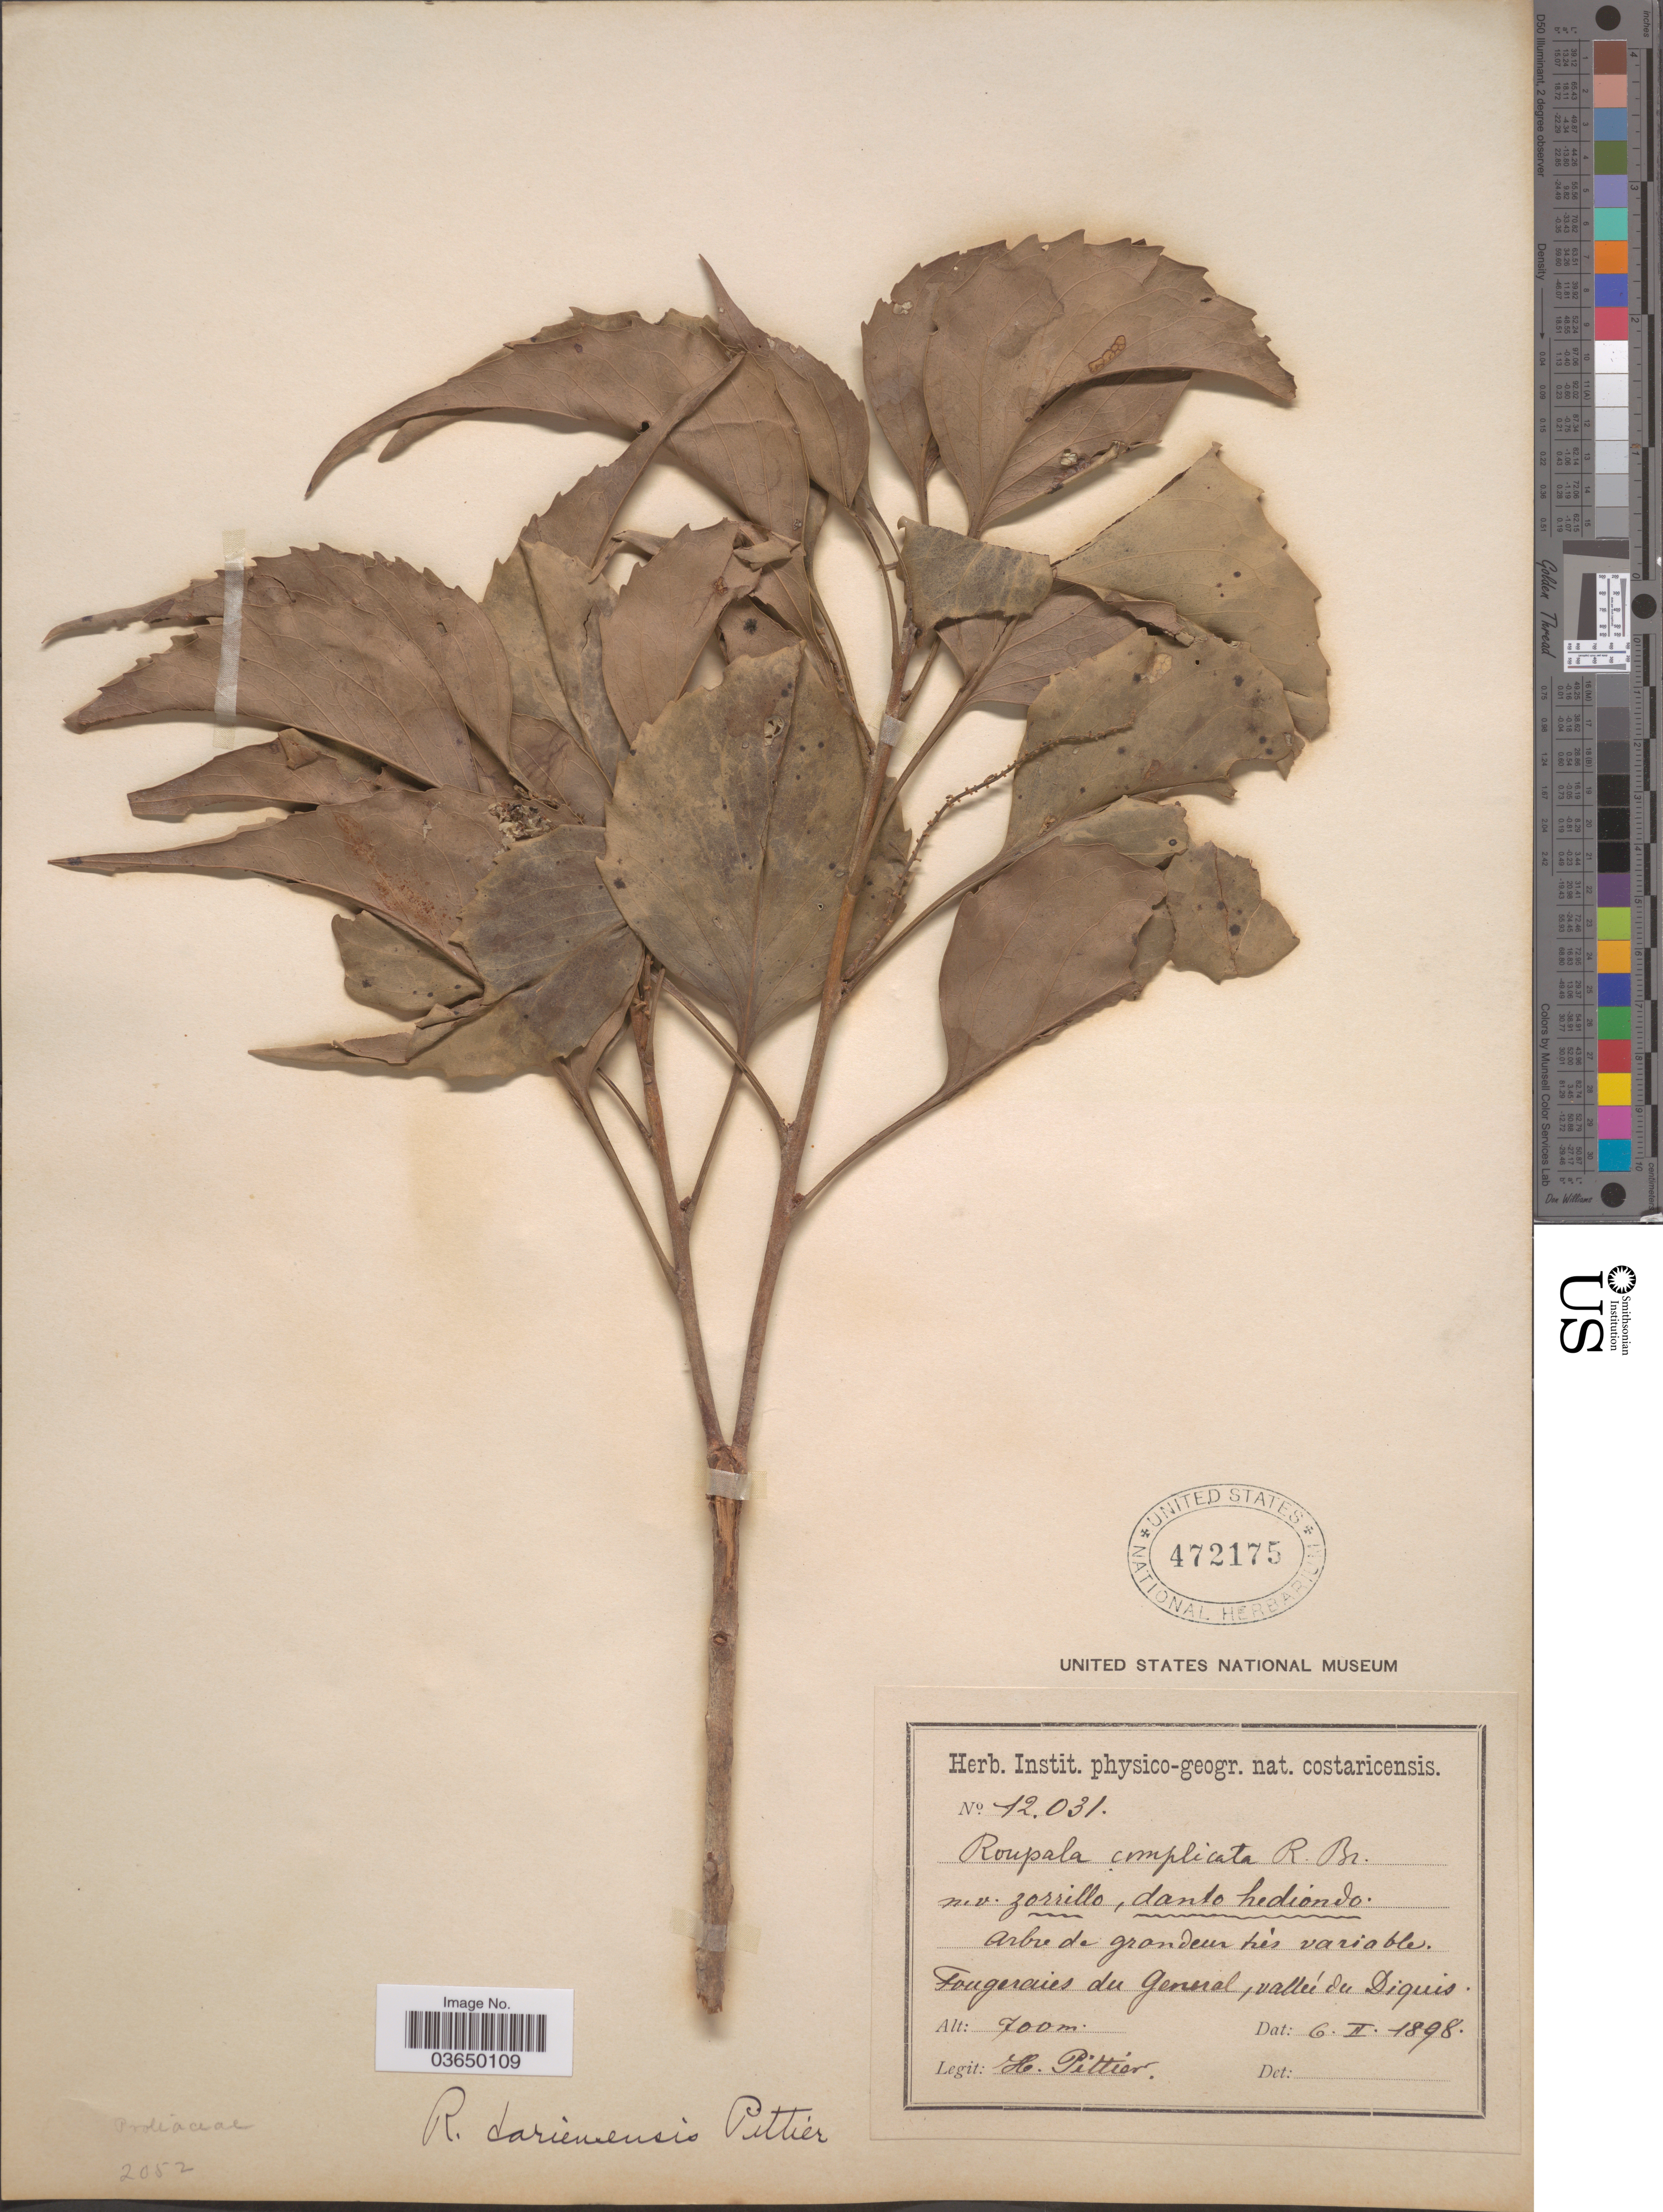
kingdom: Plantae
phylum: Tracheophyta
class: Magnoliopsida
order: Proteales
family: Proteaceae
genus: Roupala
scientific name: Roupala montana var. montana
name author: Aubl.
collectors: H. F. Pittier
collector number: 12031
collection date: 1898-02-06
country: Costa Rica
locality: Fougeraies du General, vallée du Diquis.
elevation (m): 700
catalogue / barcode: US 472175